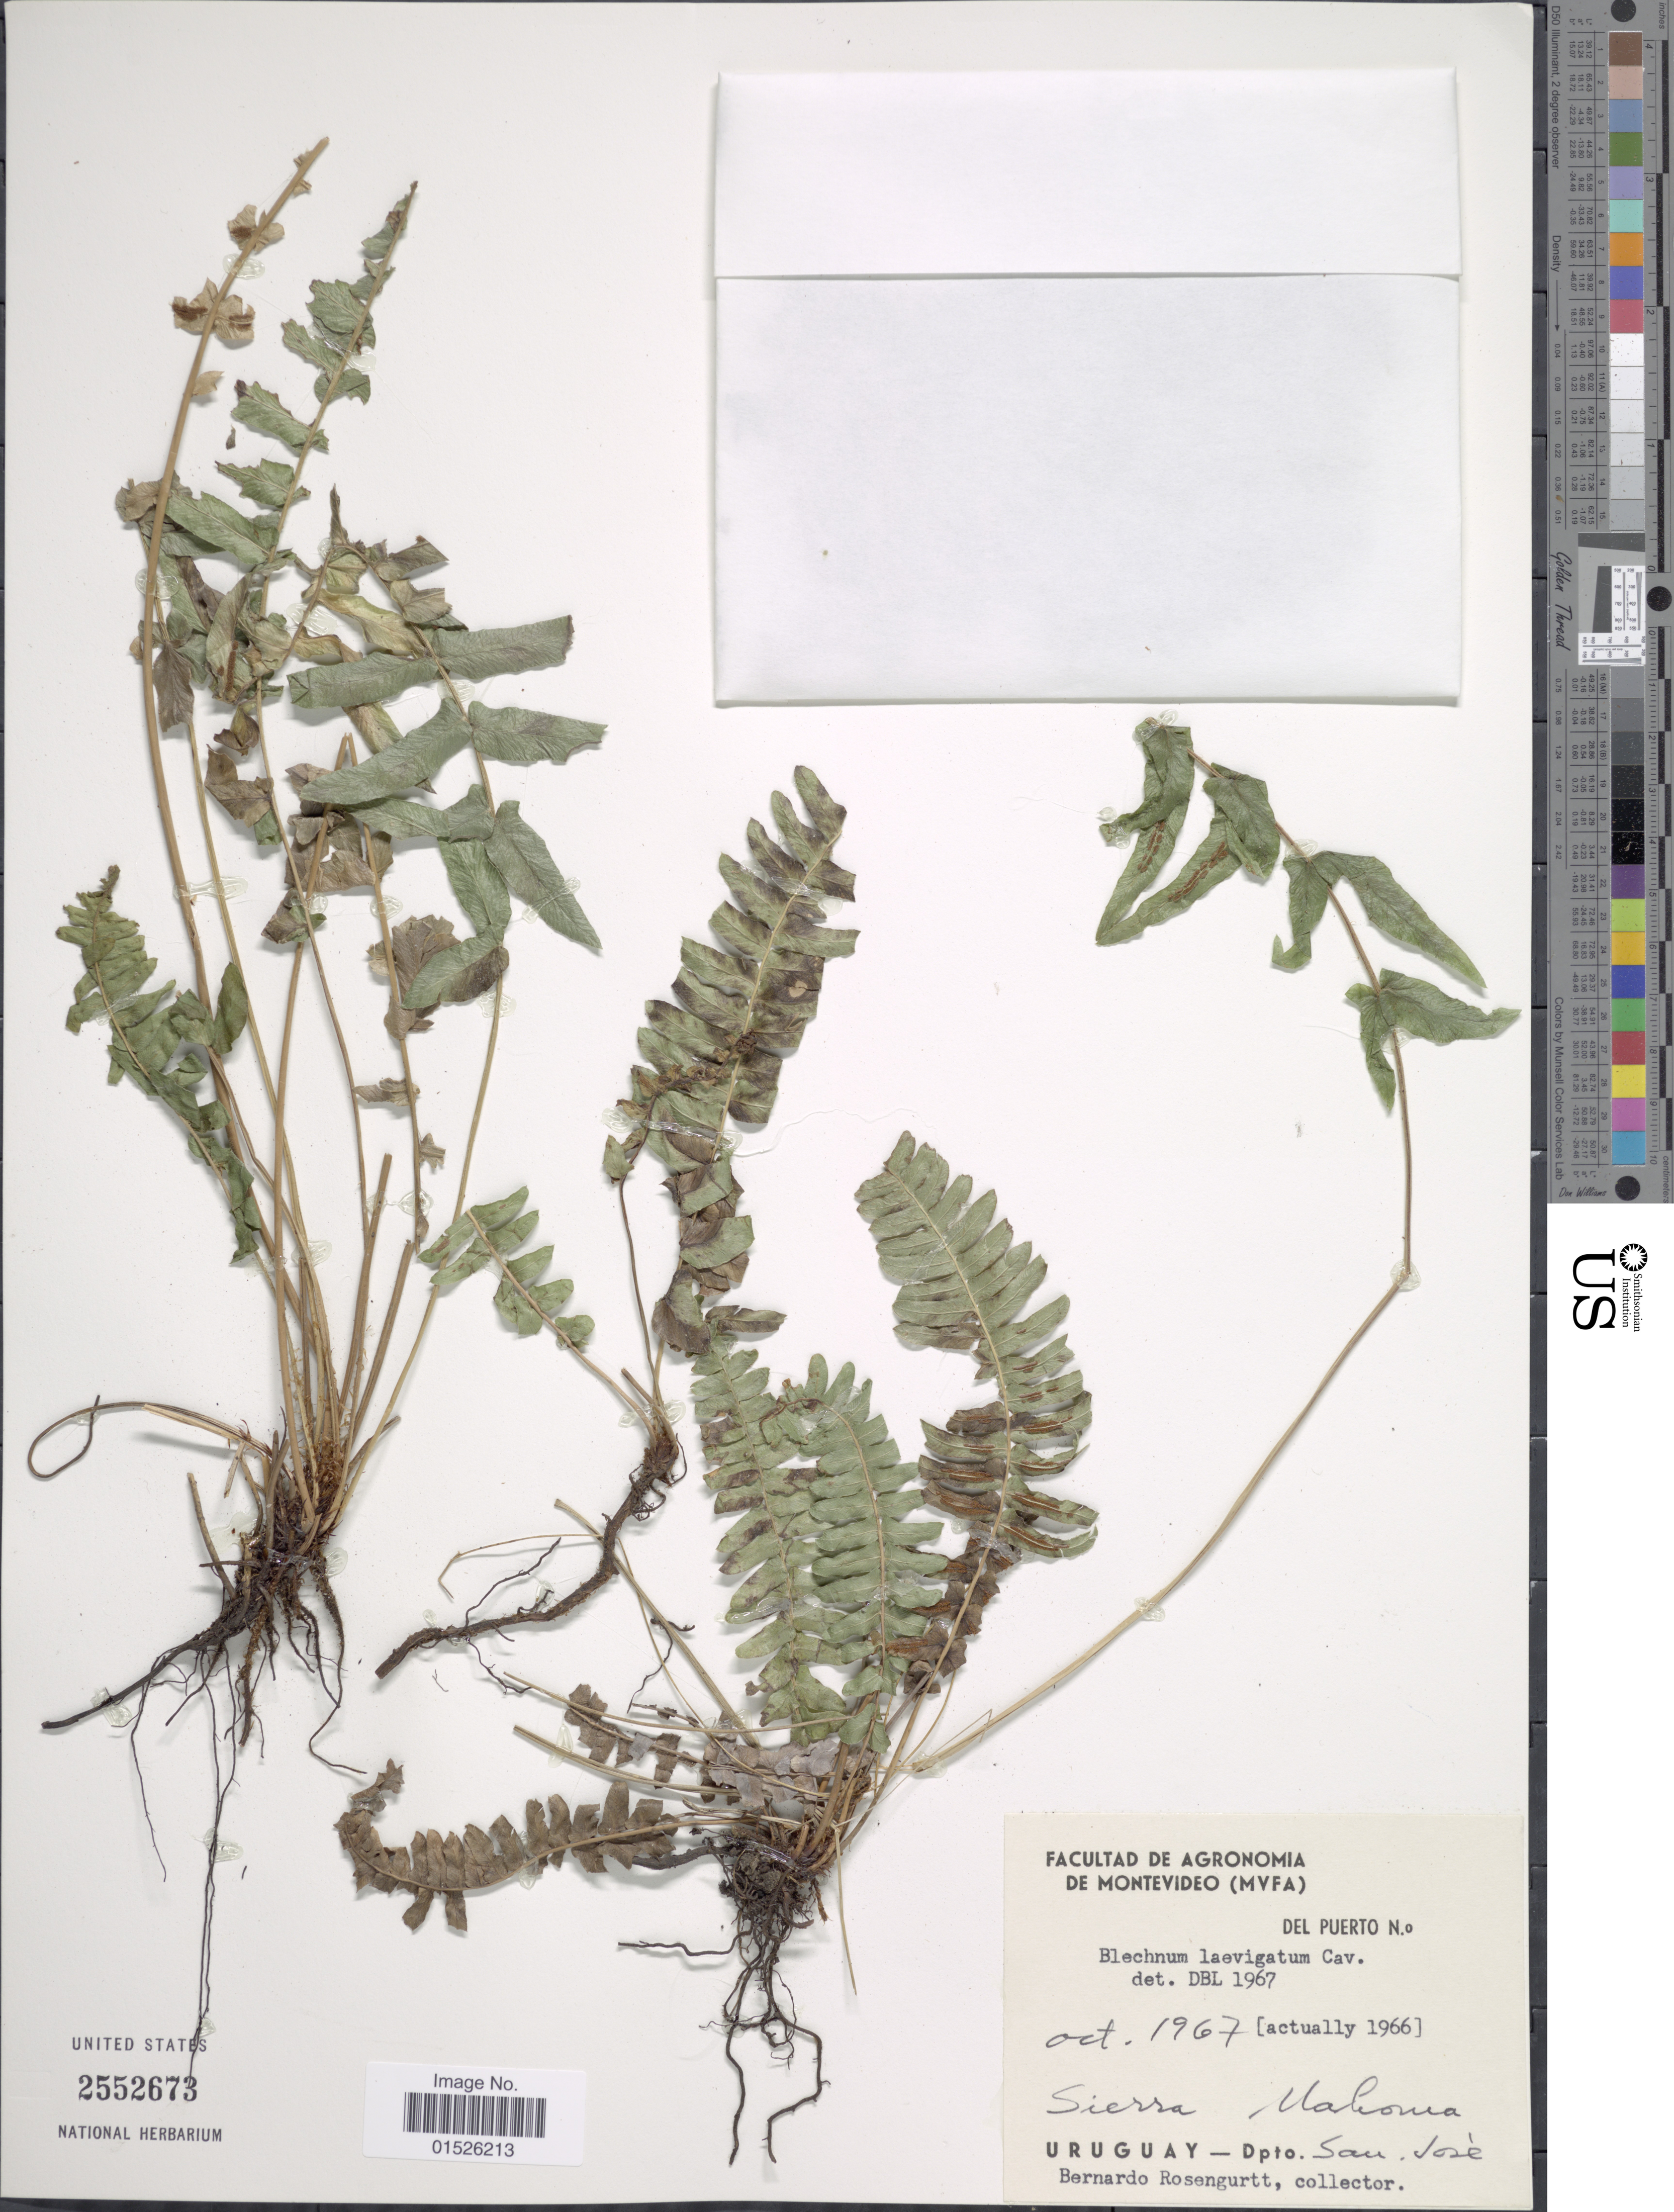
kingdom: Plantae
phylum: Tracheophyta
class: Polypodiopsida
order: Polypodiales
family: Blechnaceae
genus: Blechnum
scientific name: Blechnum laevigatum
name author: Cav.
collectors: B. Rosengurtt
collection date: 1967-10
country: Uruguay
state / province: San Jose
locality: Sierra Mahonia, Uruguay - Dpto. San Jose.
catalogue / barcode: US 2552673